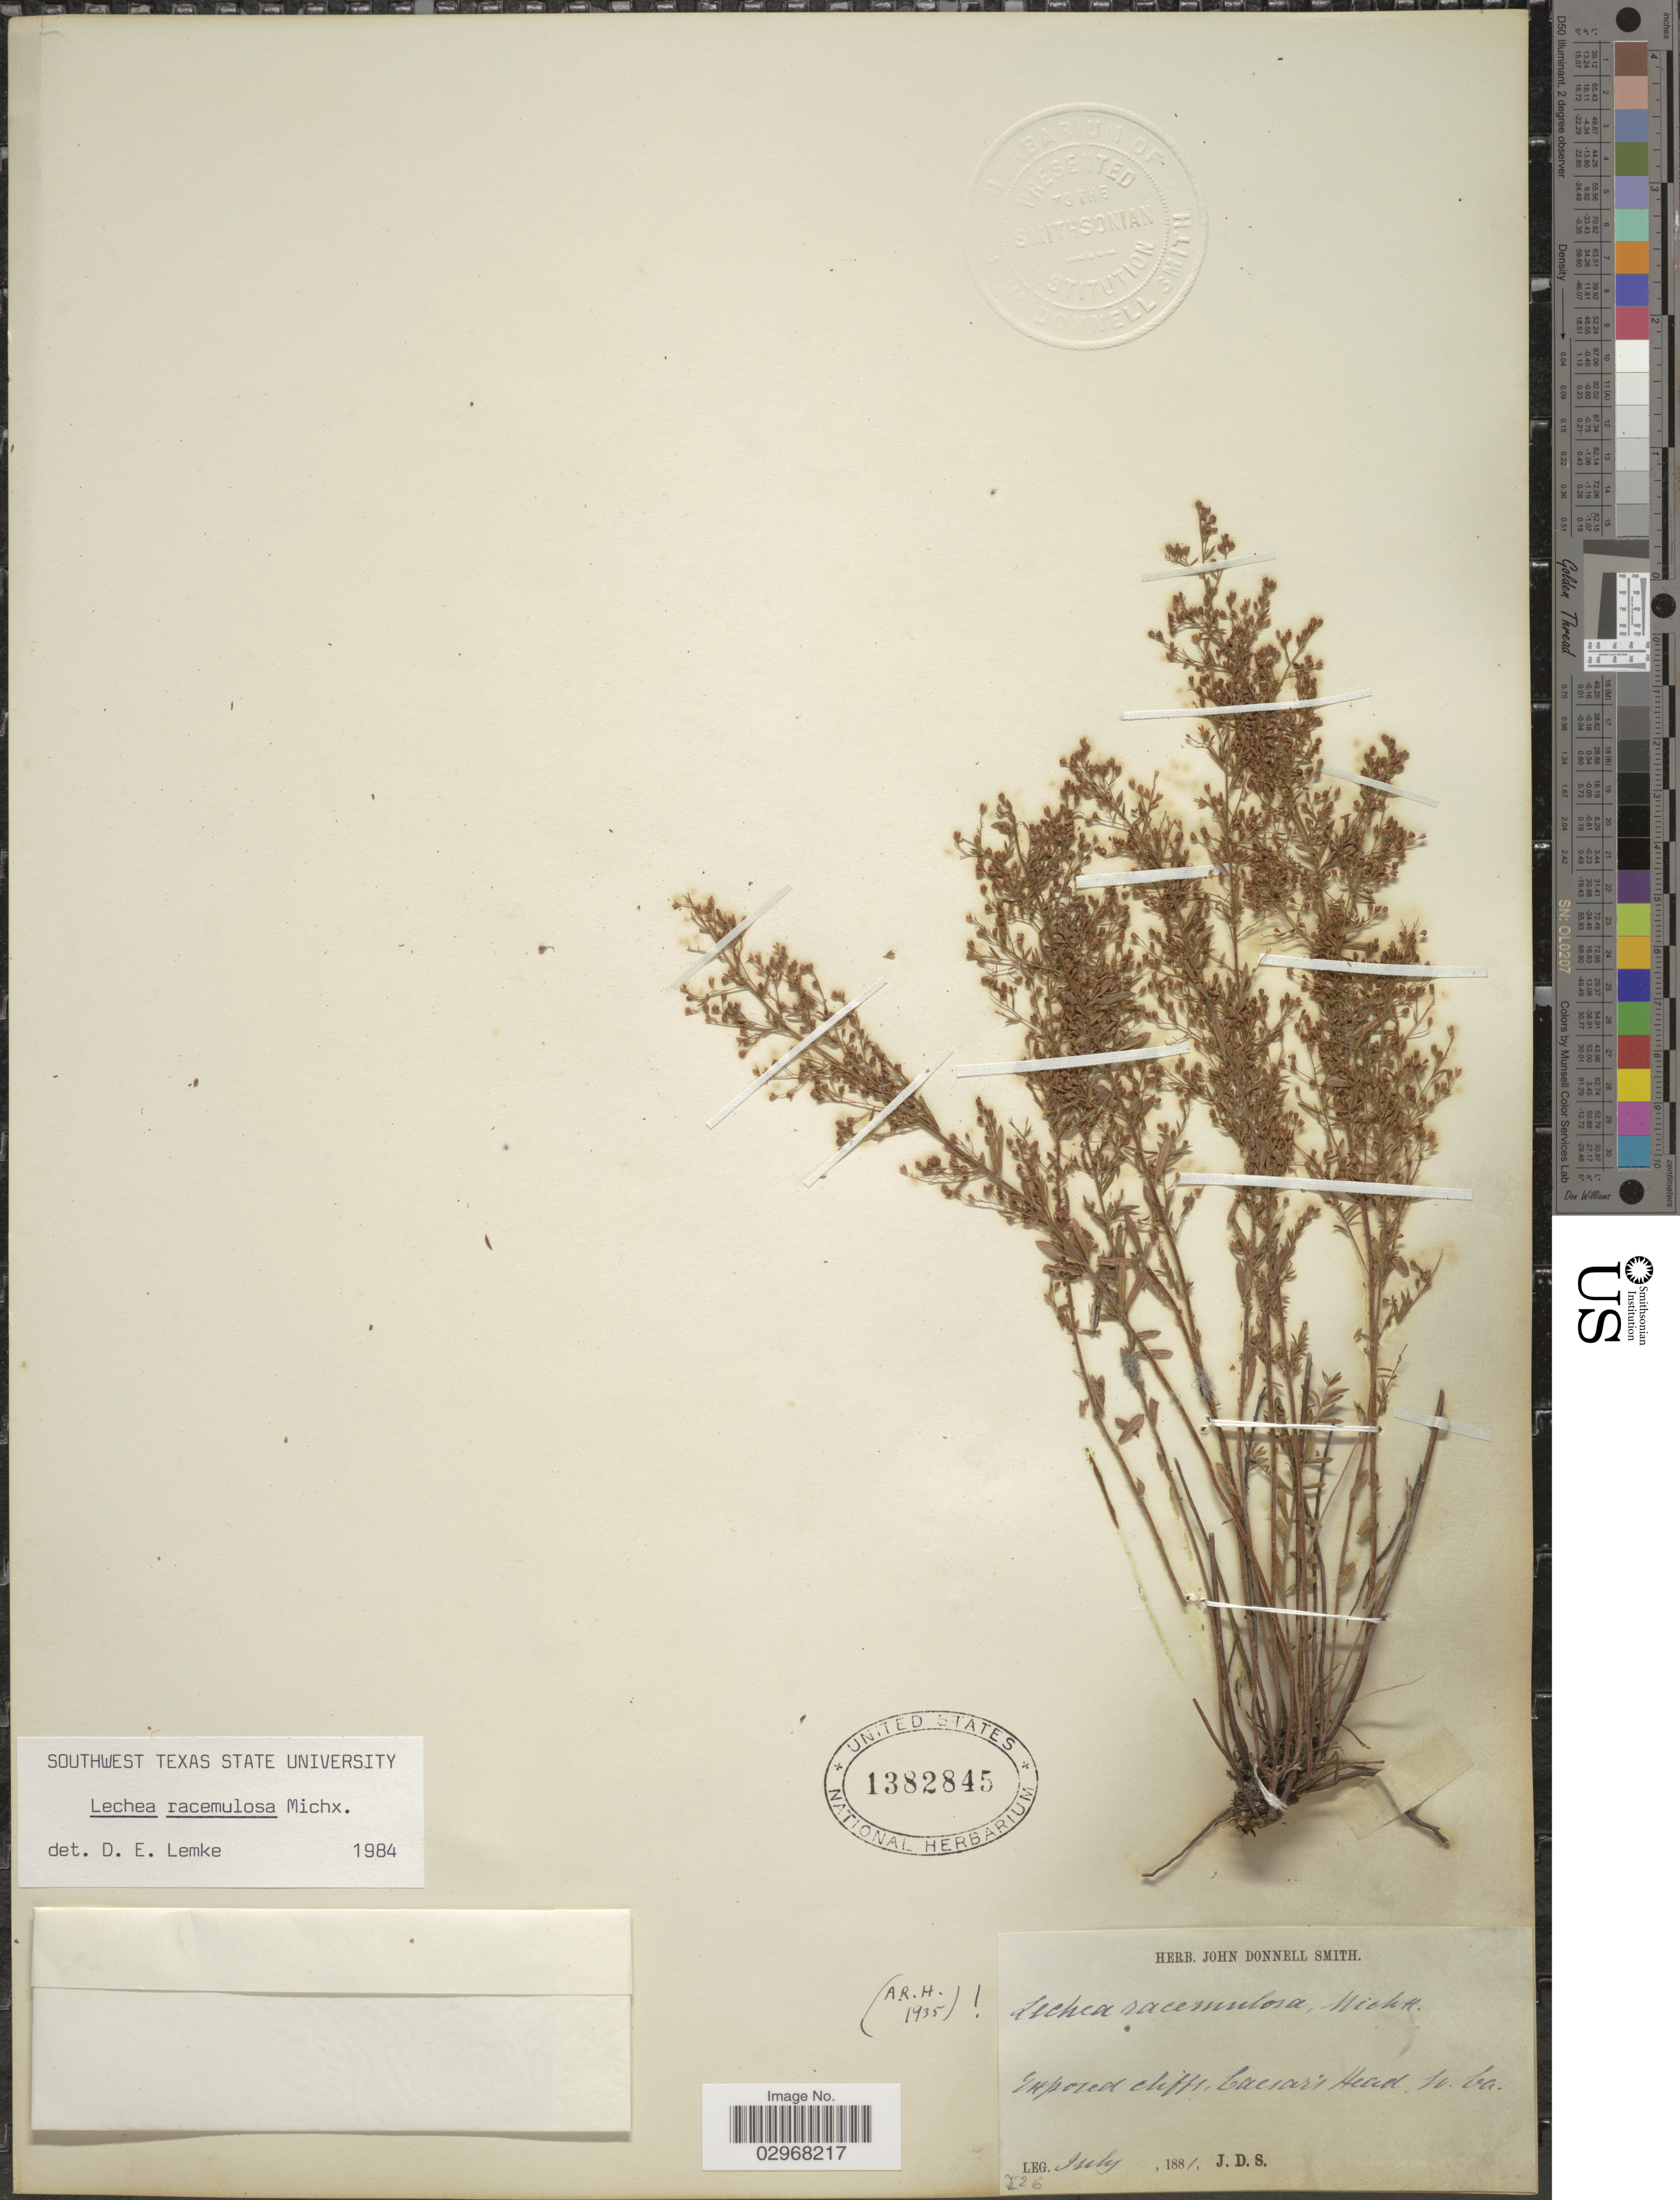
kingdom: Plantae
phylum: Tracheophyta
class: Magnoliopsida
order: Malvales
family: Cistaceae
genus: Lechea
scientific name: Lechea racemulosa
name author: Michx.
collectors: J. Donnell Smith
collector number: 226*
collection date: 1881-07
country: United States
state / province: South Carolina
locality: Exposed cliffs. Caesar's Head.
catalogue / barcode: US 1382845